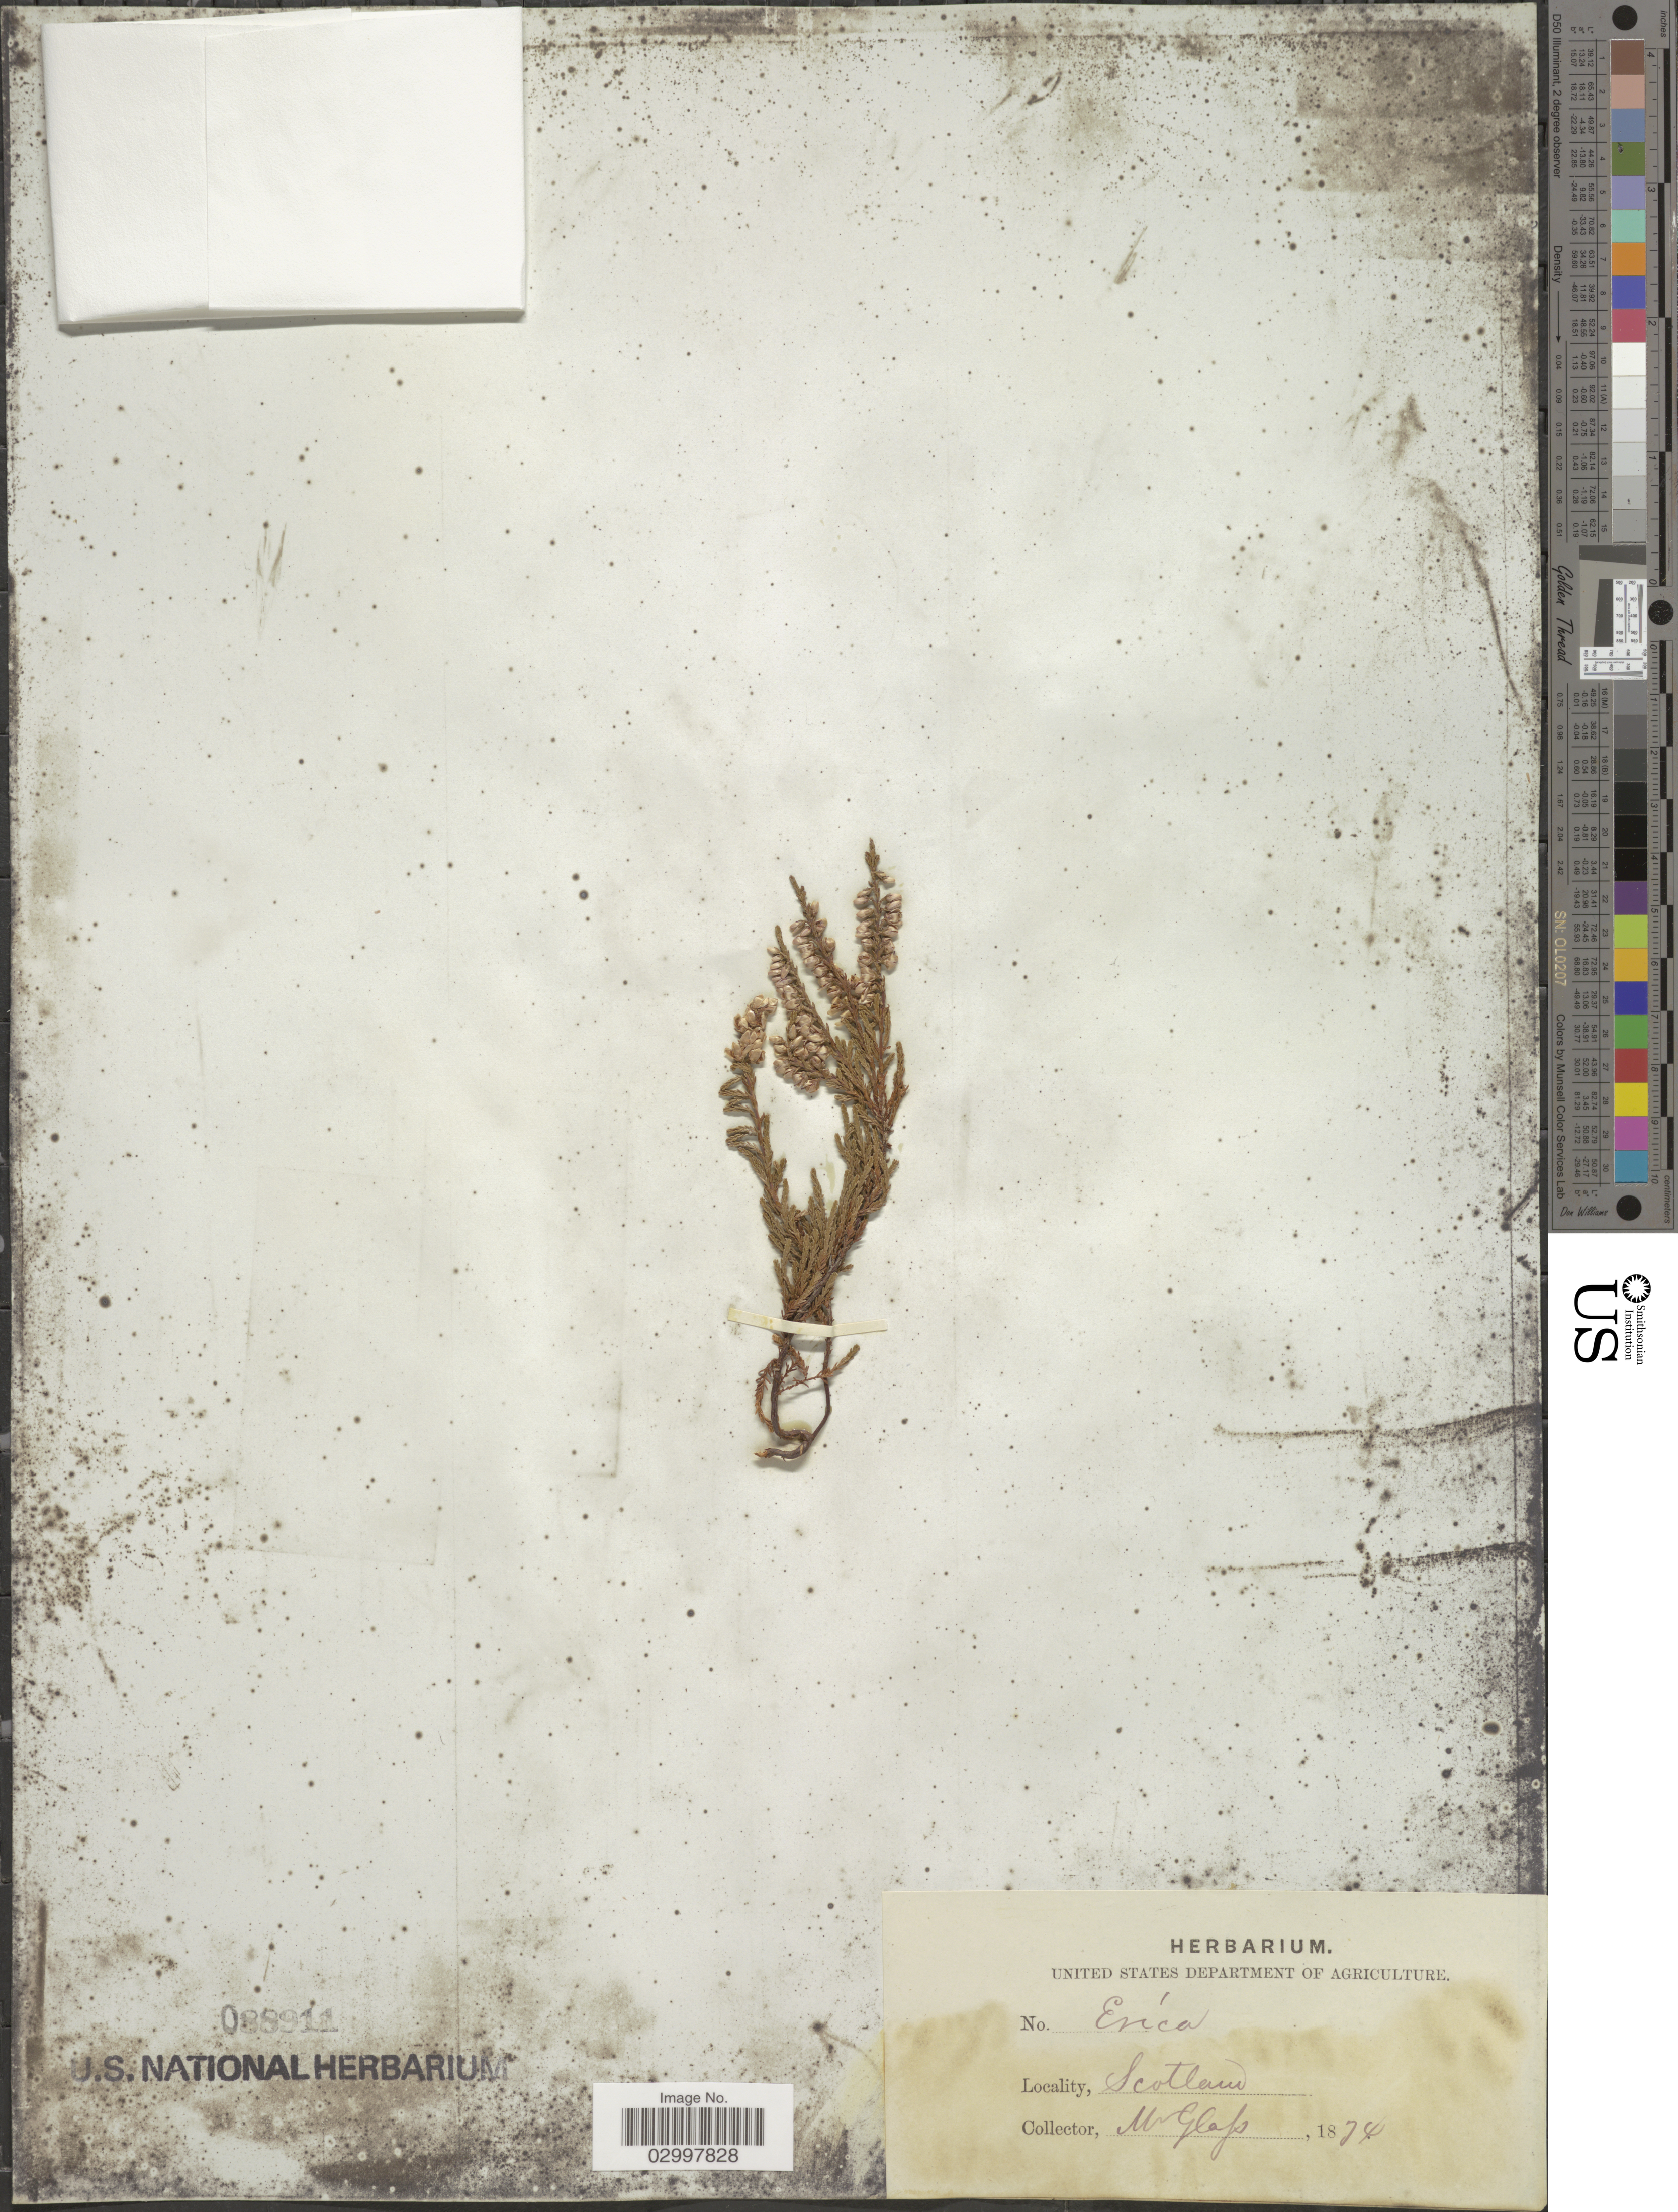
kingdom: Plantae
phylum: Tracheophyta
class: Magnoliopsida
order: Ericales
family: Ericaceae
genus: Erica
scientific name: Erica sp.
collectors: Glass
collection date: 1874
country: United Kingdom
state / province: Scotland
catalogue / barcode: US 88911